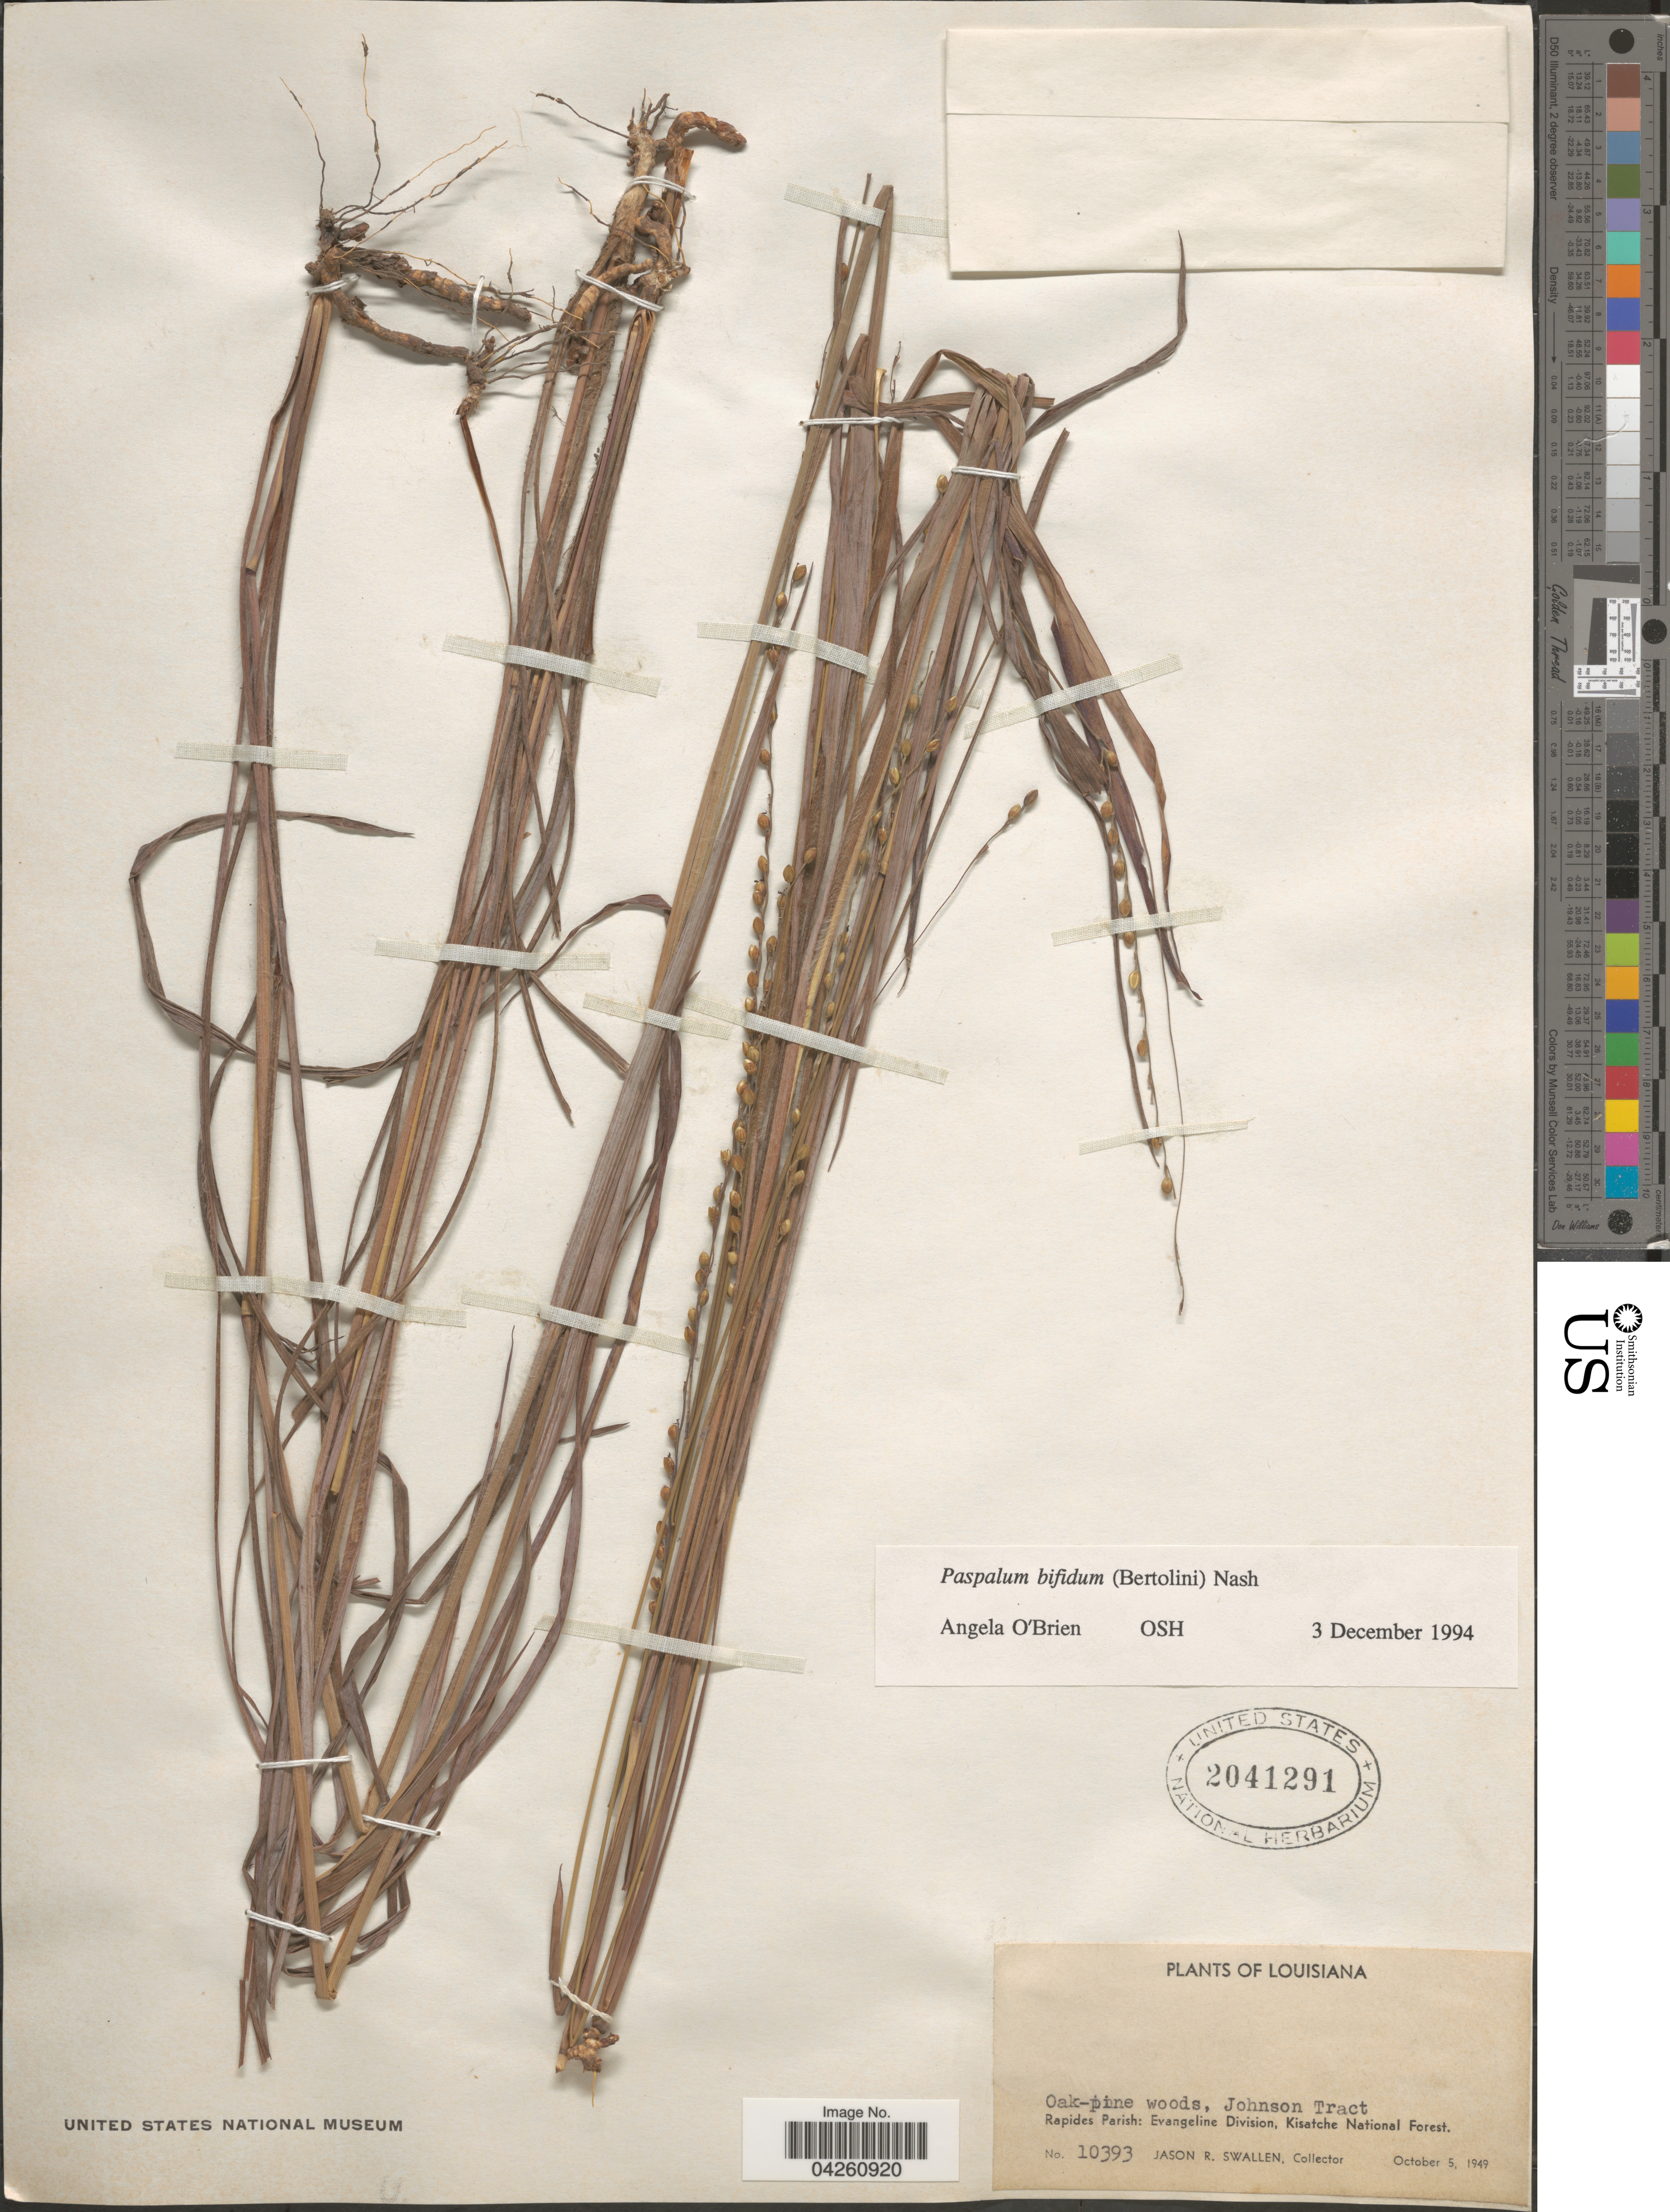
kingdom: Plantae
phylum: Tracheophyta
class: Liliopsida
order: Poales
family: Poaceae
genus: Paspalum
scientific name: Paspalum bifidum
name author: (Bertol.) Nash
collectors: J. R. Swallen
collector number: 10393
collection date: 1949-10-05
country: United States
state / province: Louisiana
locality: Oak-pine woods, Johnson Tract. Rapides Parish: Evangeline Division, Kisatche National Forest.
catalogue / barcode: US 2041291